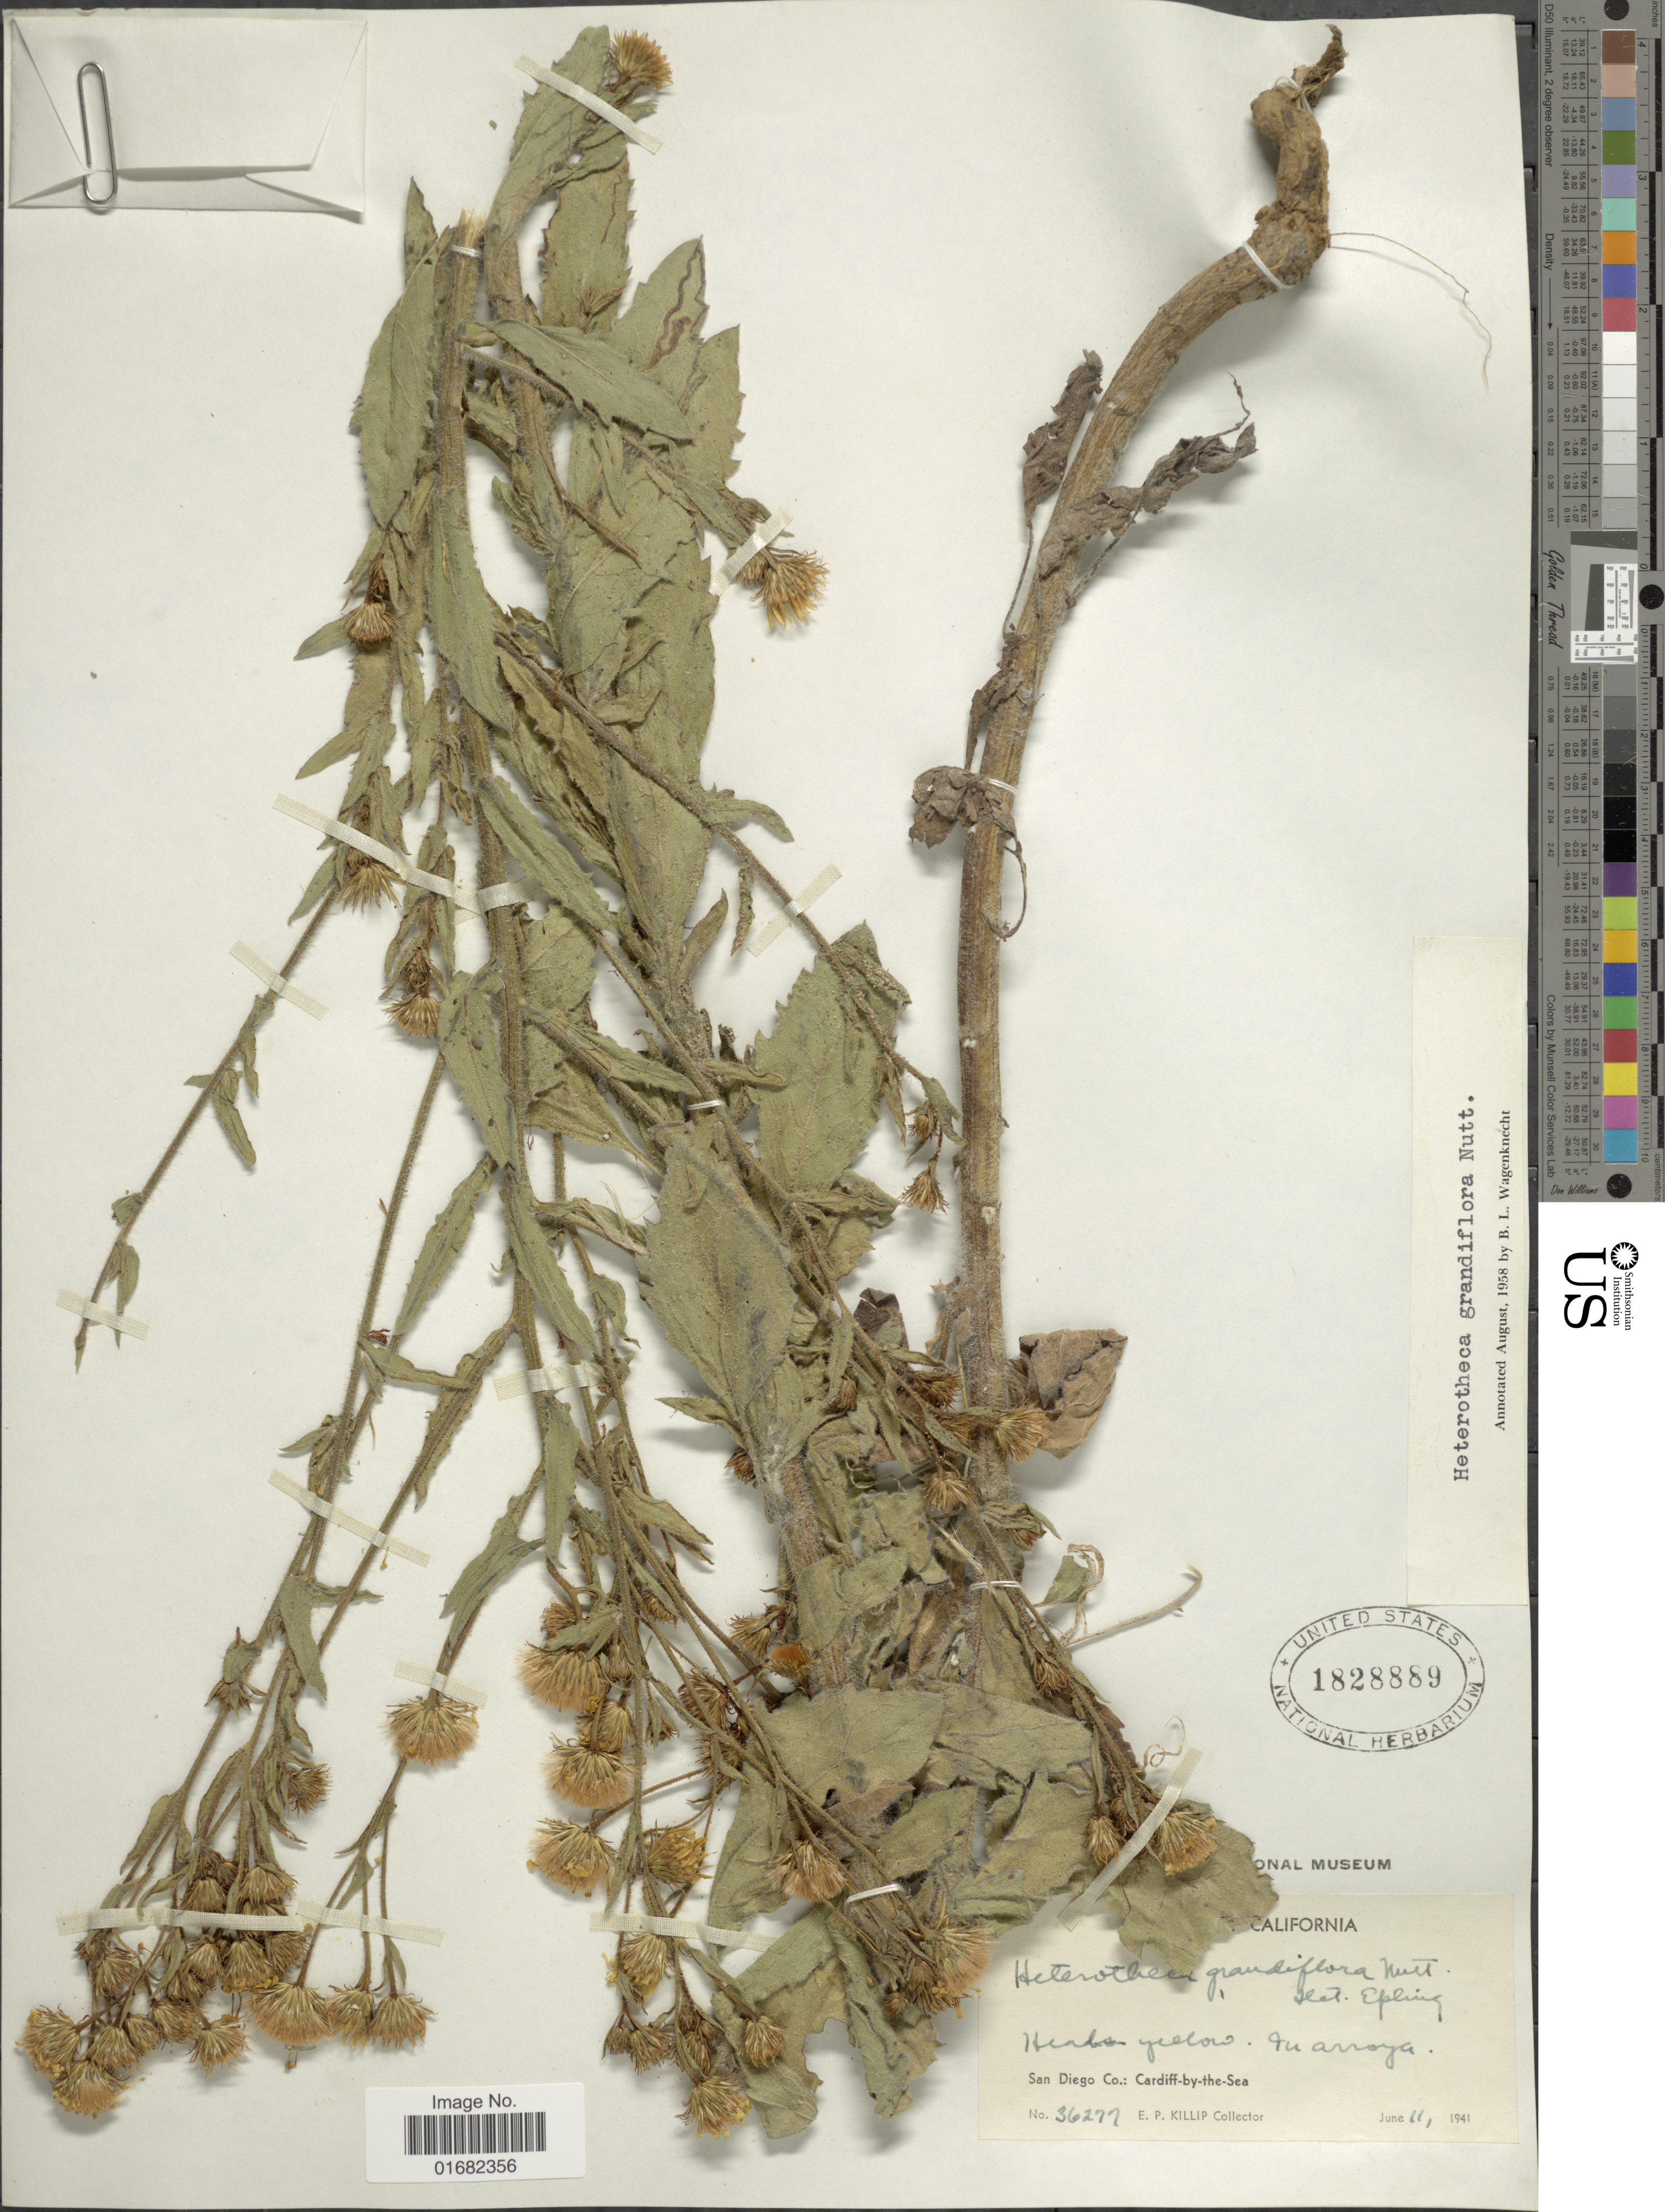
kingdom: Plantae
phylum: Tracheophyta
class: Magnoliopsida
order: Asterales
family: Asteraceae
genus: Heterotheca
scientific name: Heterotheca grandiflora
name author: Nutt.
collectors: E. P. Killip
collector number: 36277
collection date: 1941-06-11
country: United States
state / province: California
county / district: San Diego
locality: San Diego Co.: Cardiff-by-the-sea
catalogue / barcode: US 1828889